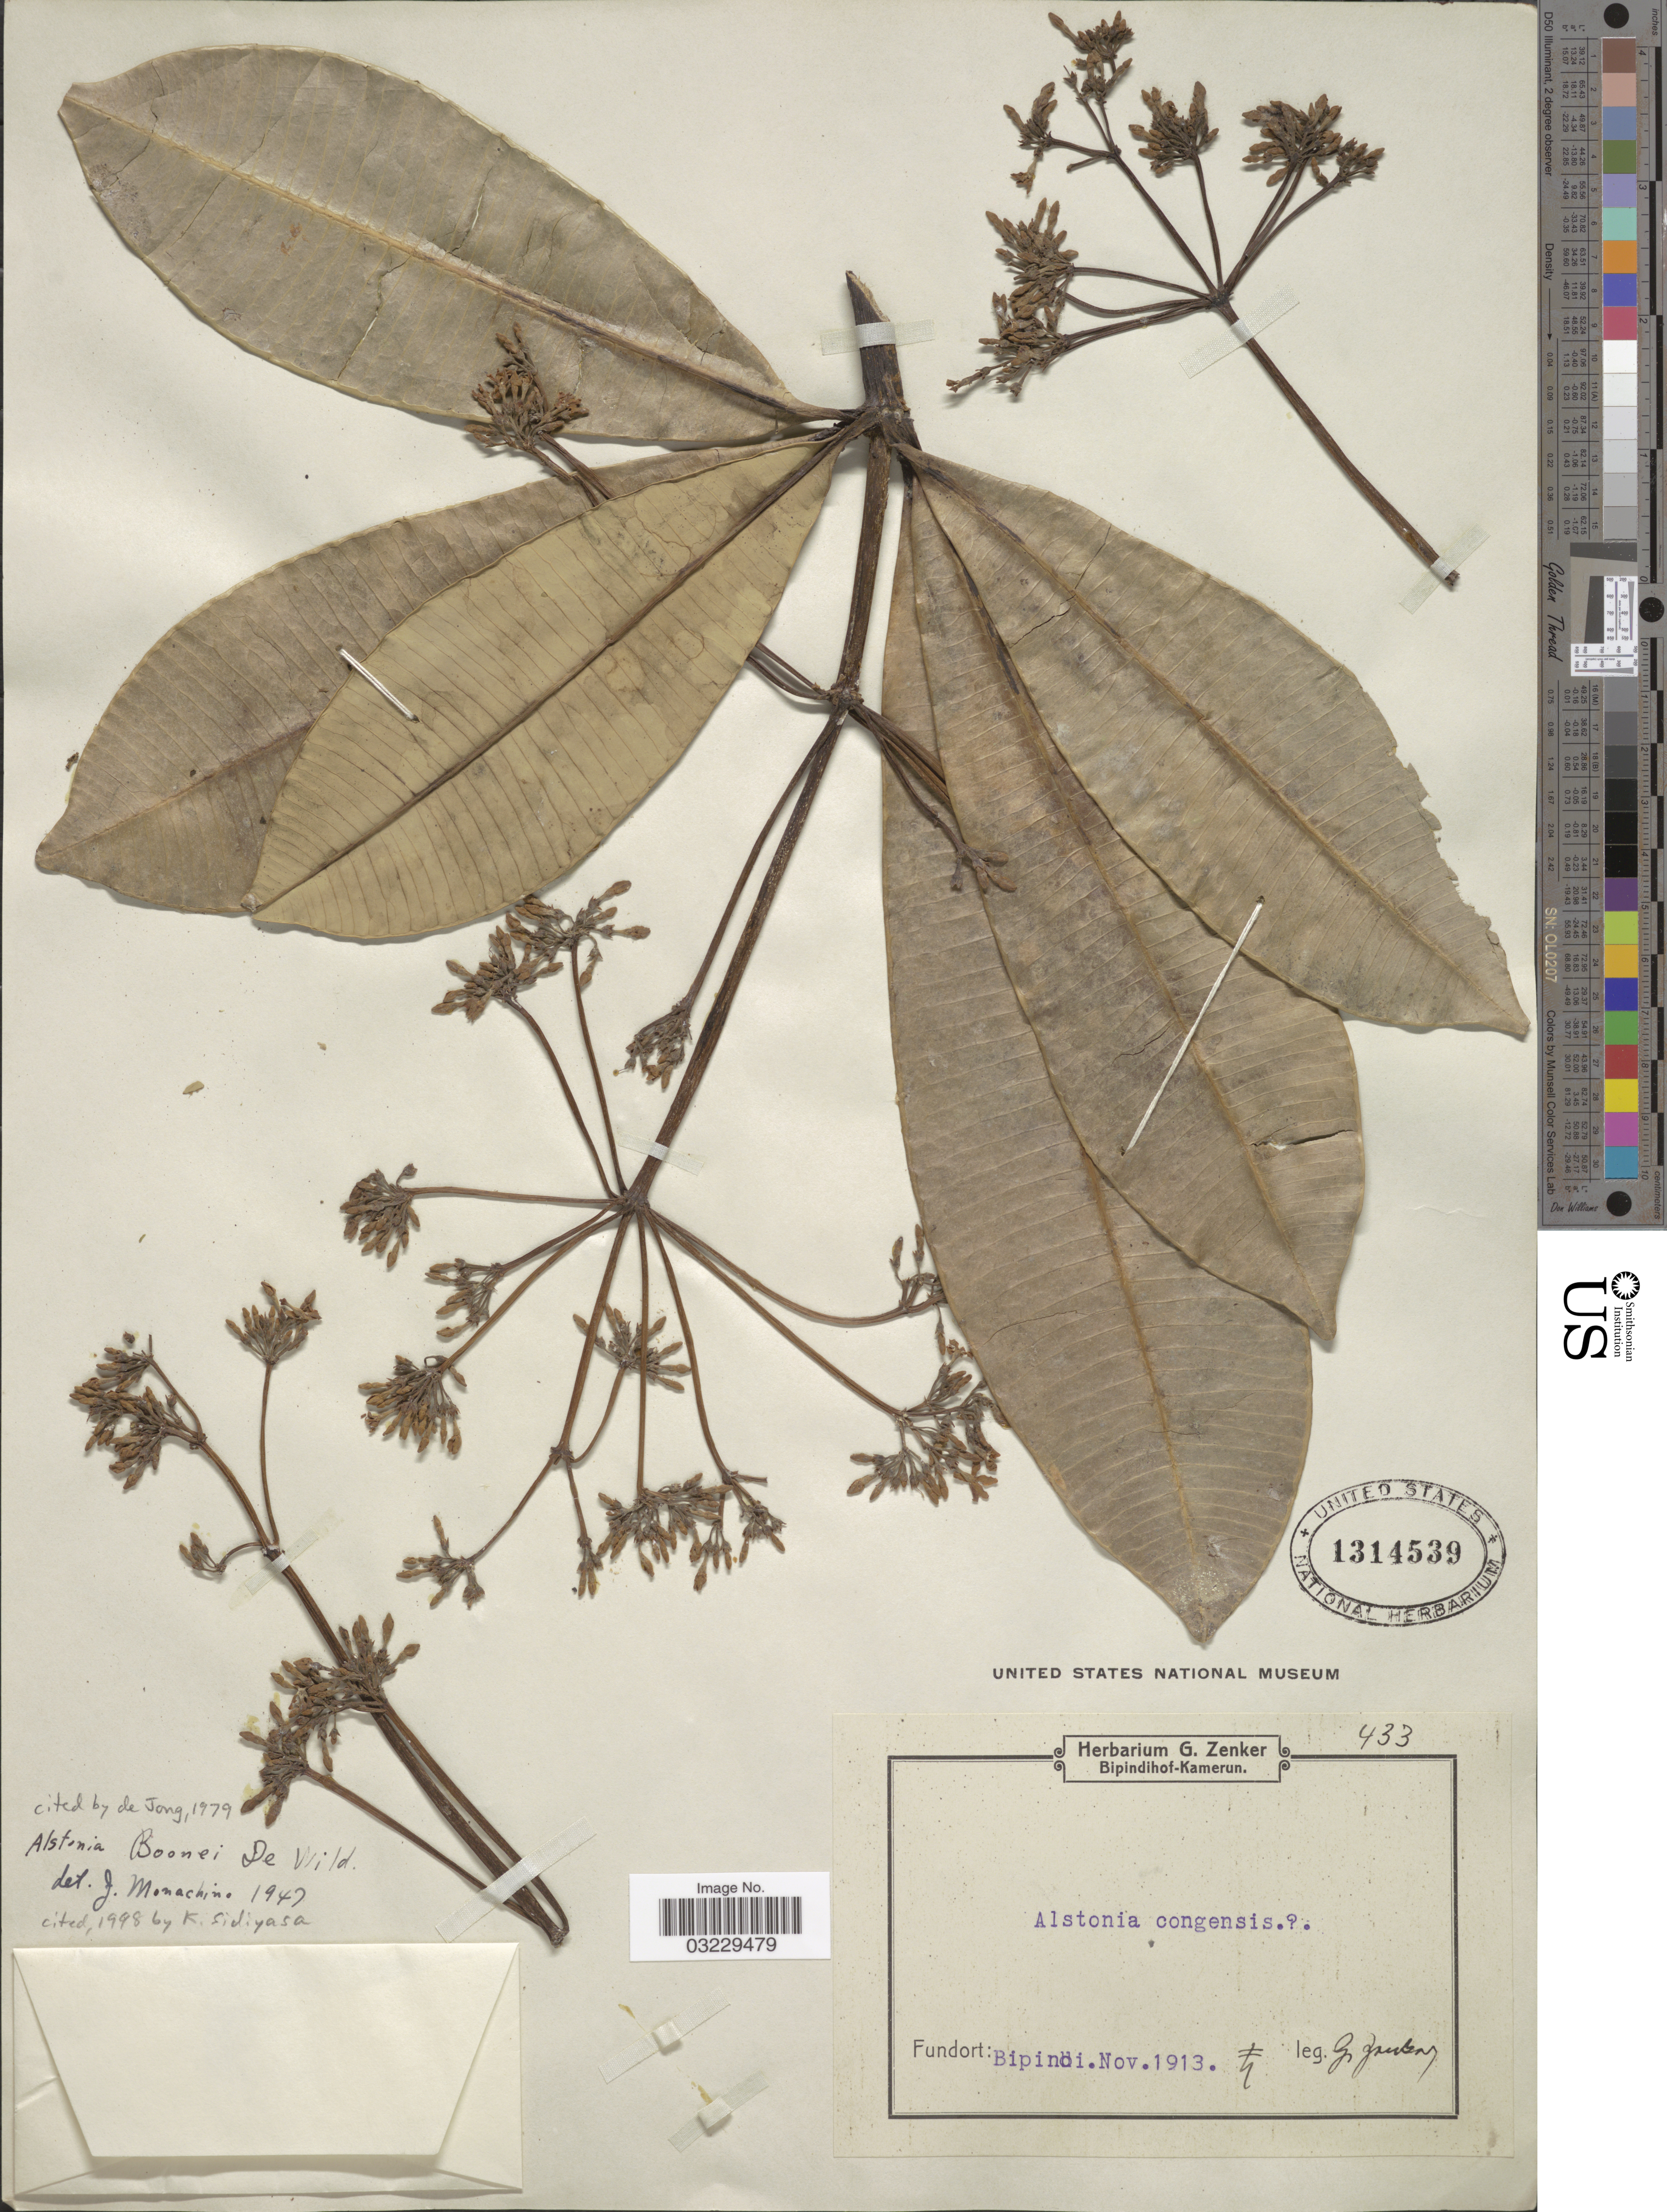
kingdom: Plantae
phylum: Tracheophyta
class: Magnoliopsida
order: Gentianales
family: Apocynaceae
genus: Alstonia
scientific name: Alstonia boonei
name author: De Wild.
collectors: G. A. Zenker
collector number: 433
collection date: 1913-11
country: Cameroon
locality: Fundort: Bipindi.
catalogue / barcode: US 1314539